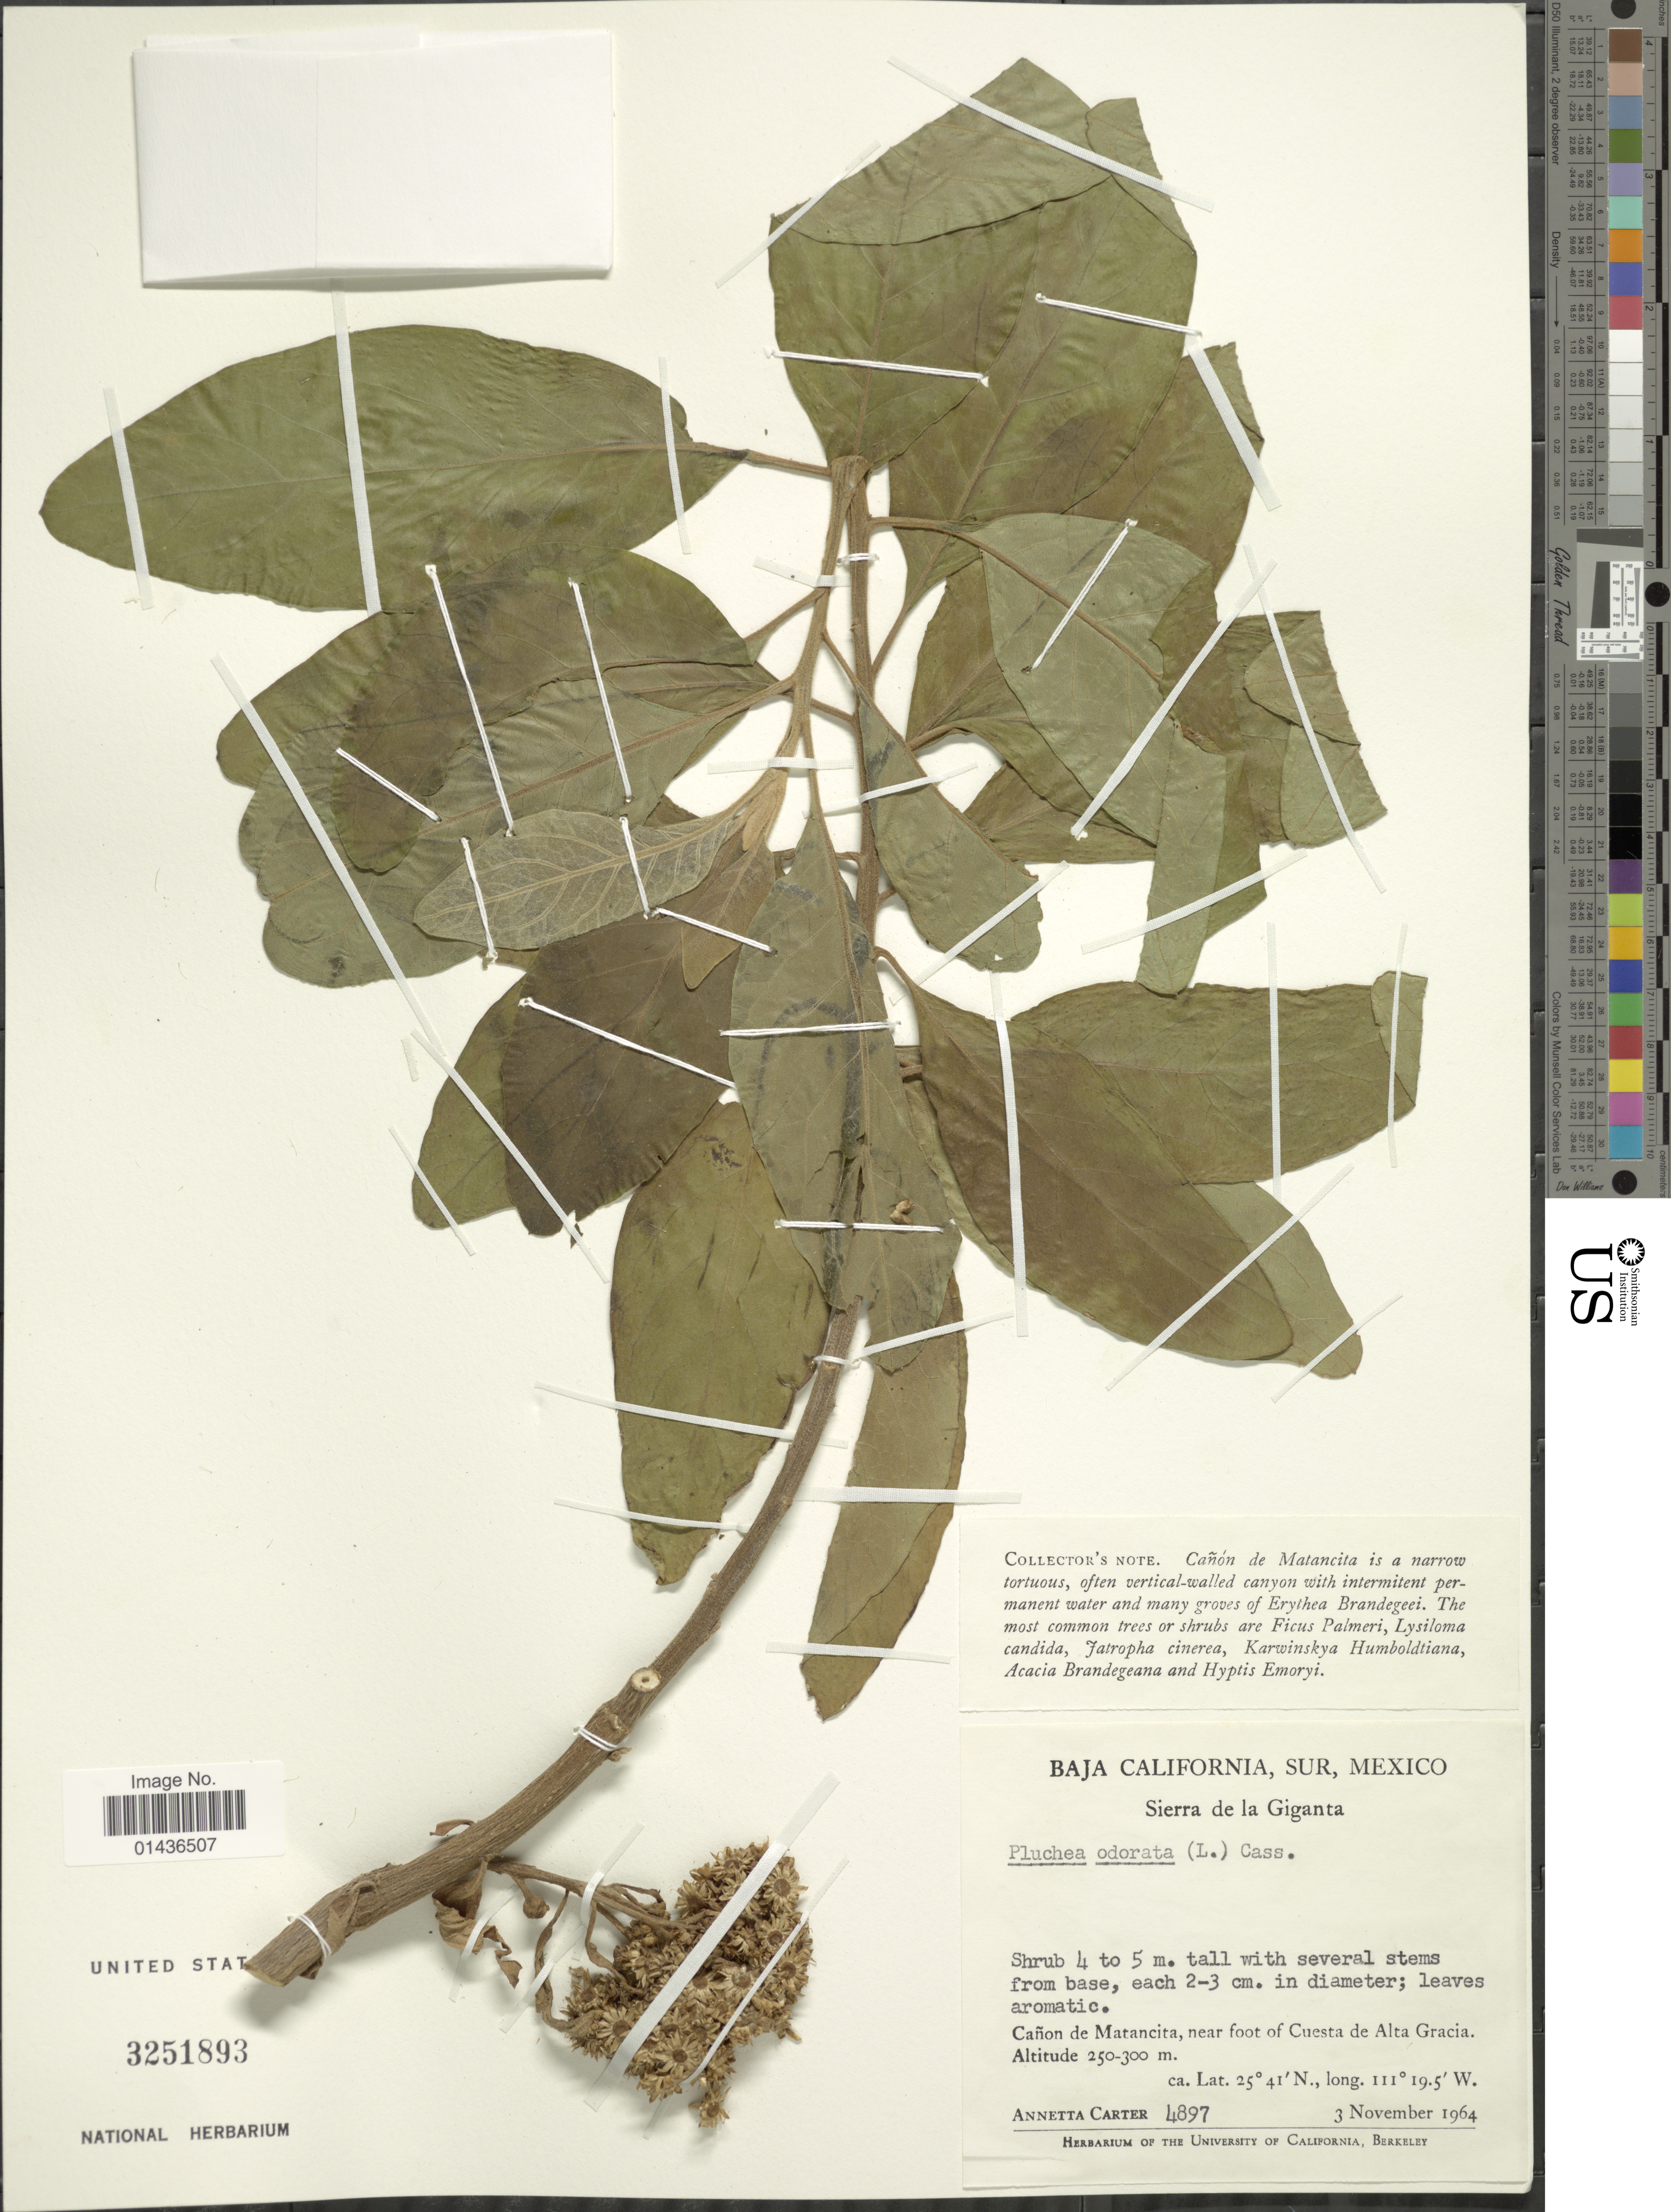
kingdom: Plantae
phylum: Tracheophyta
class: Magnoliopsida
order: Asterales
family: Asteraceae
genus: Pluchea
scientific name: Pluchea carolinensis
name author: (Jacq.) D. Don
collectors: A. M. Carter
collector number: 4897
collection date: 1964-11-03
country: Mexico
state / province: Baja California Sur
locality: Sierra de la Giganta, Canon de Matancita, near foot of Cuesta de Alta Gracia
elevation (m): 250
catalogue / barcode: US 3251893